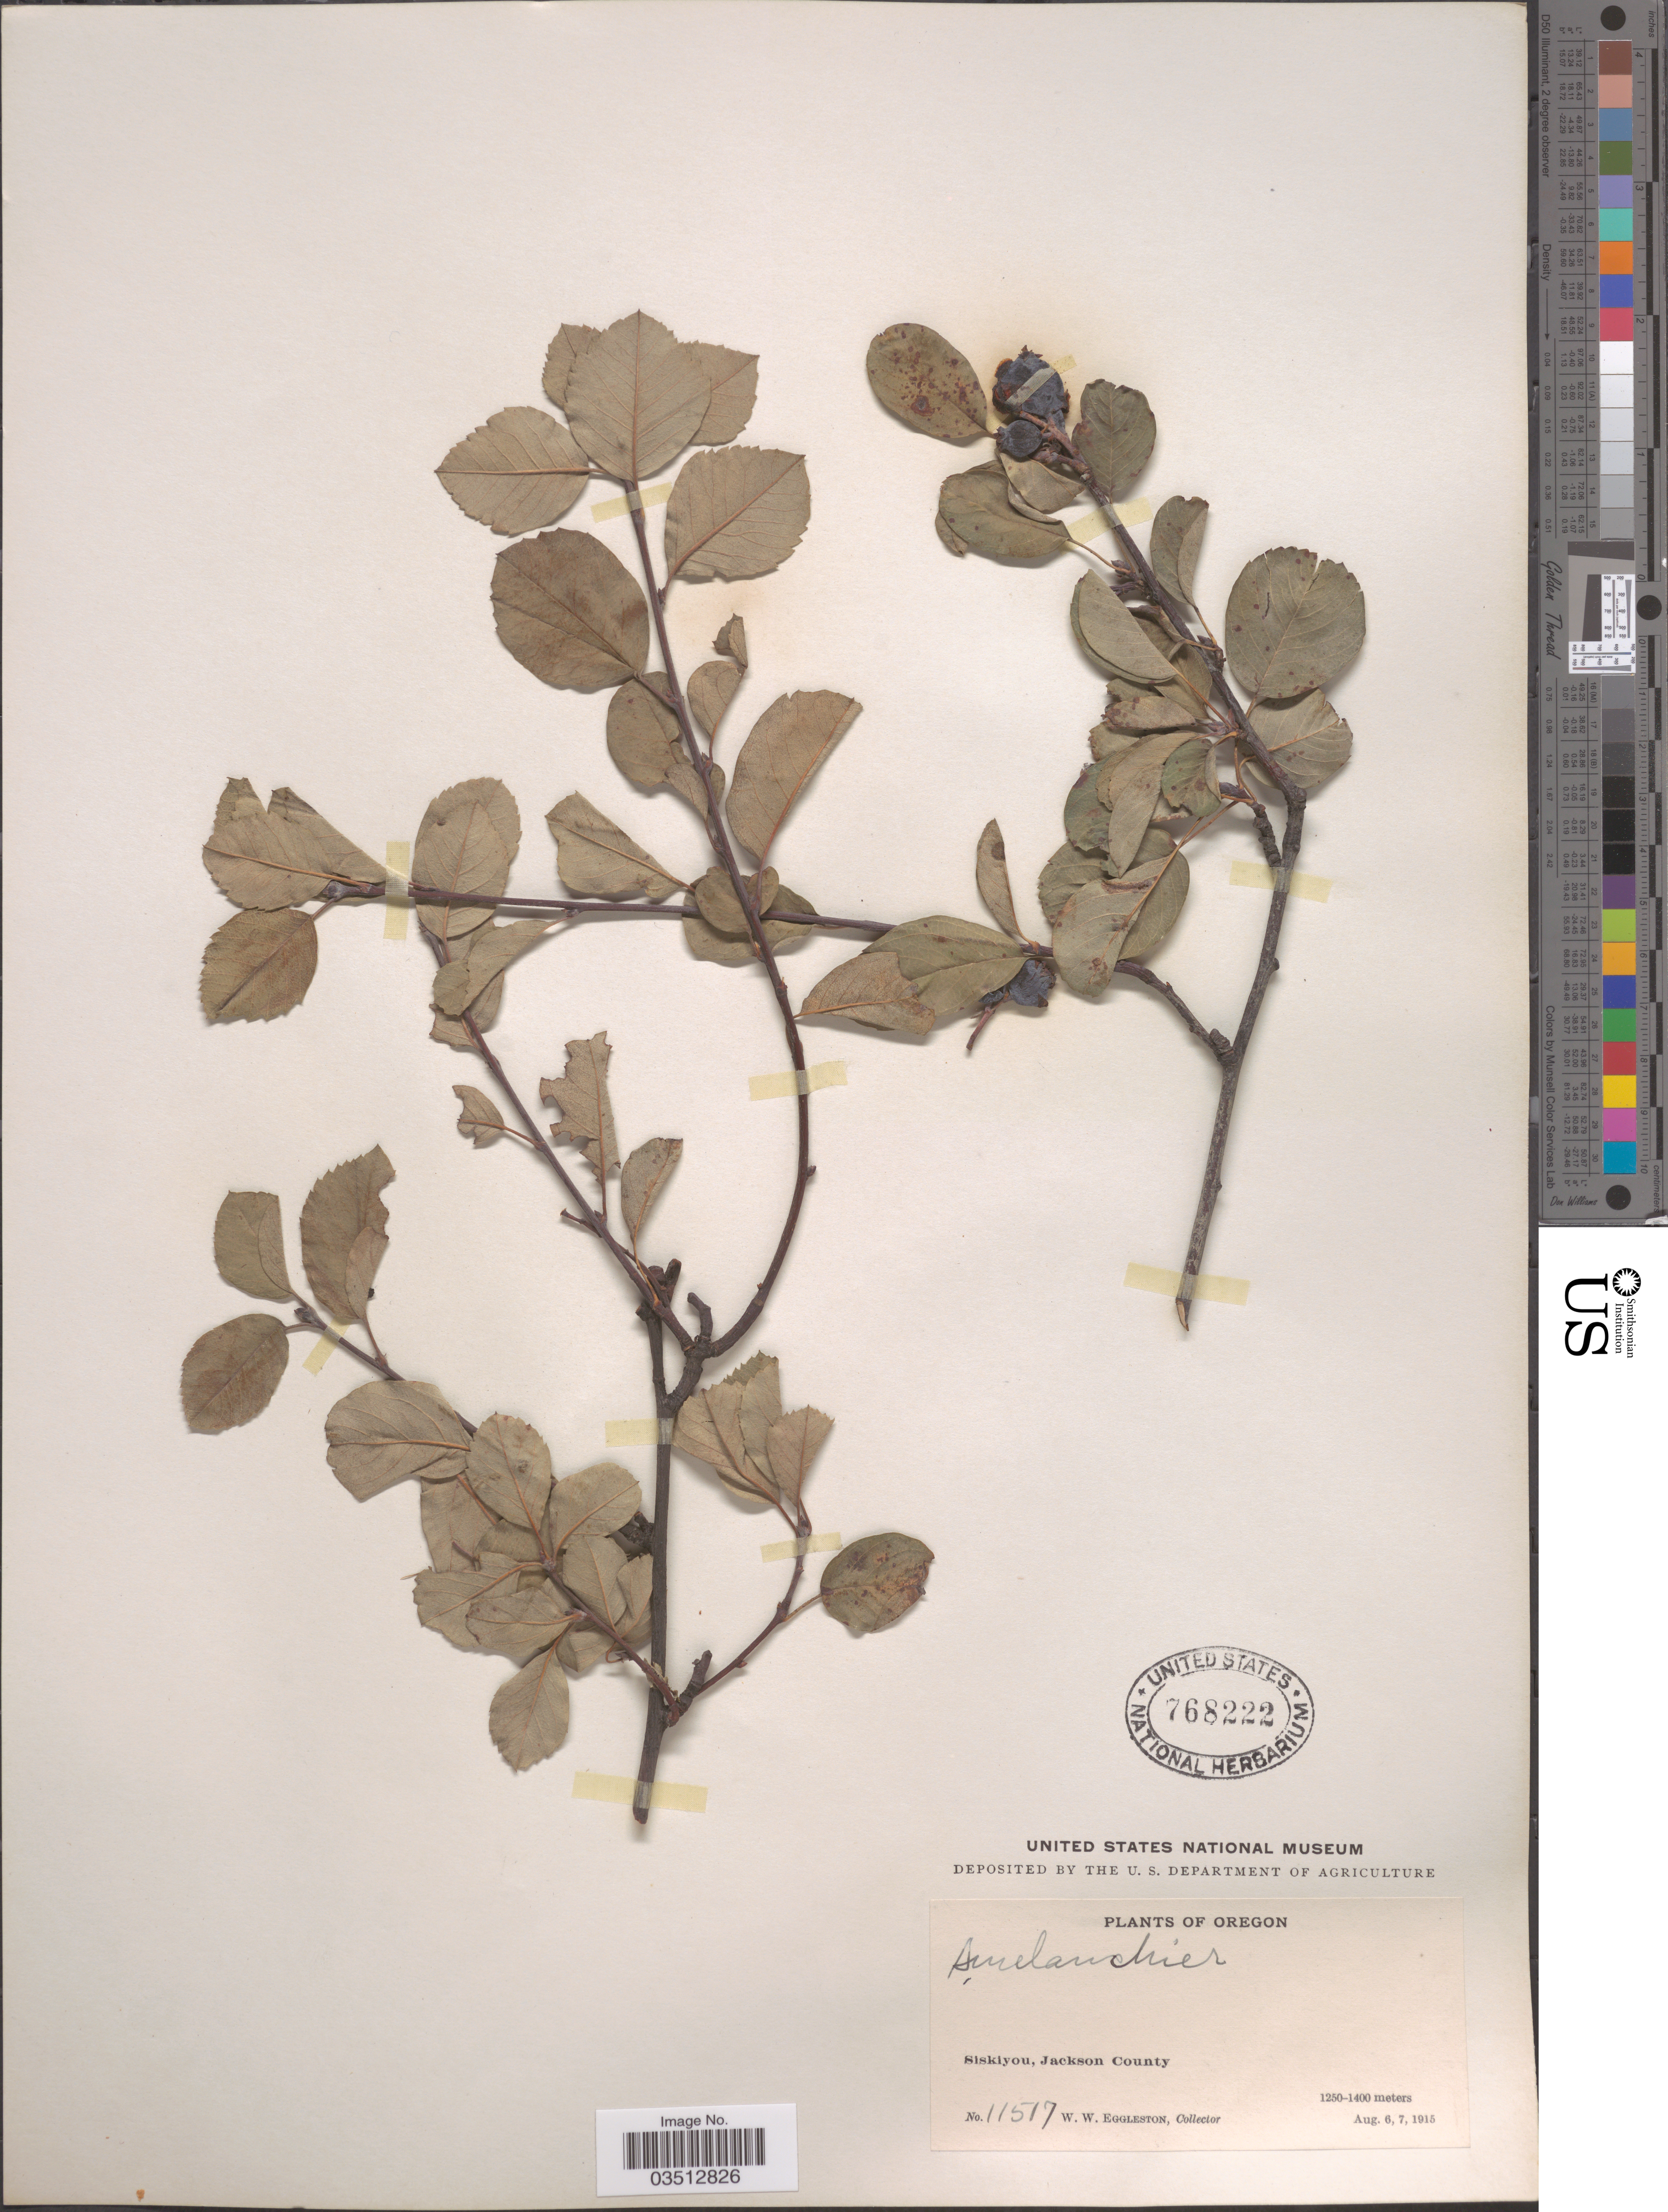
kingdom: Plantae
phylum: Tracheophyta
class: Magnoliopsida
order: Rosales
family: Rosaceae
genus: Amelanchier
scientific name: Amelanchier sp.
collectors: W. W. Eggleston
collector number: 11517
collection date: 1915-08-06/1915-08-07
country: United States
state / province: Oregon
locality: Siskiyou, Jackson County.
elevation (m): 1250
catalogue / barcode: US 768222